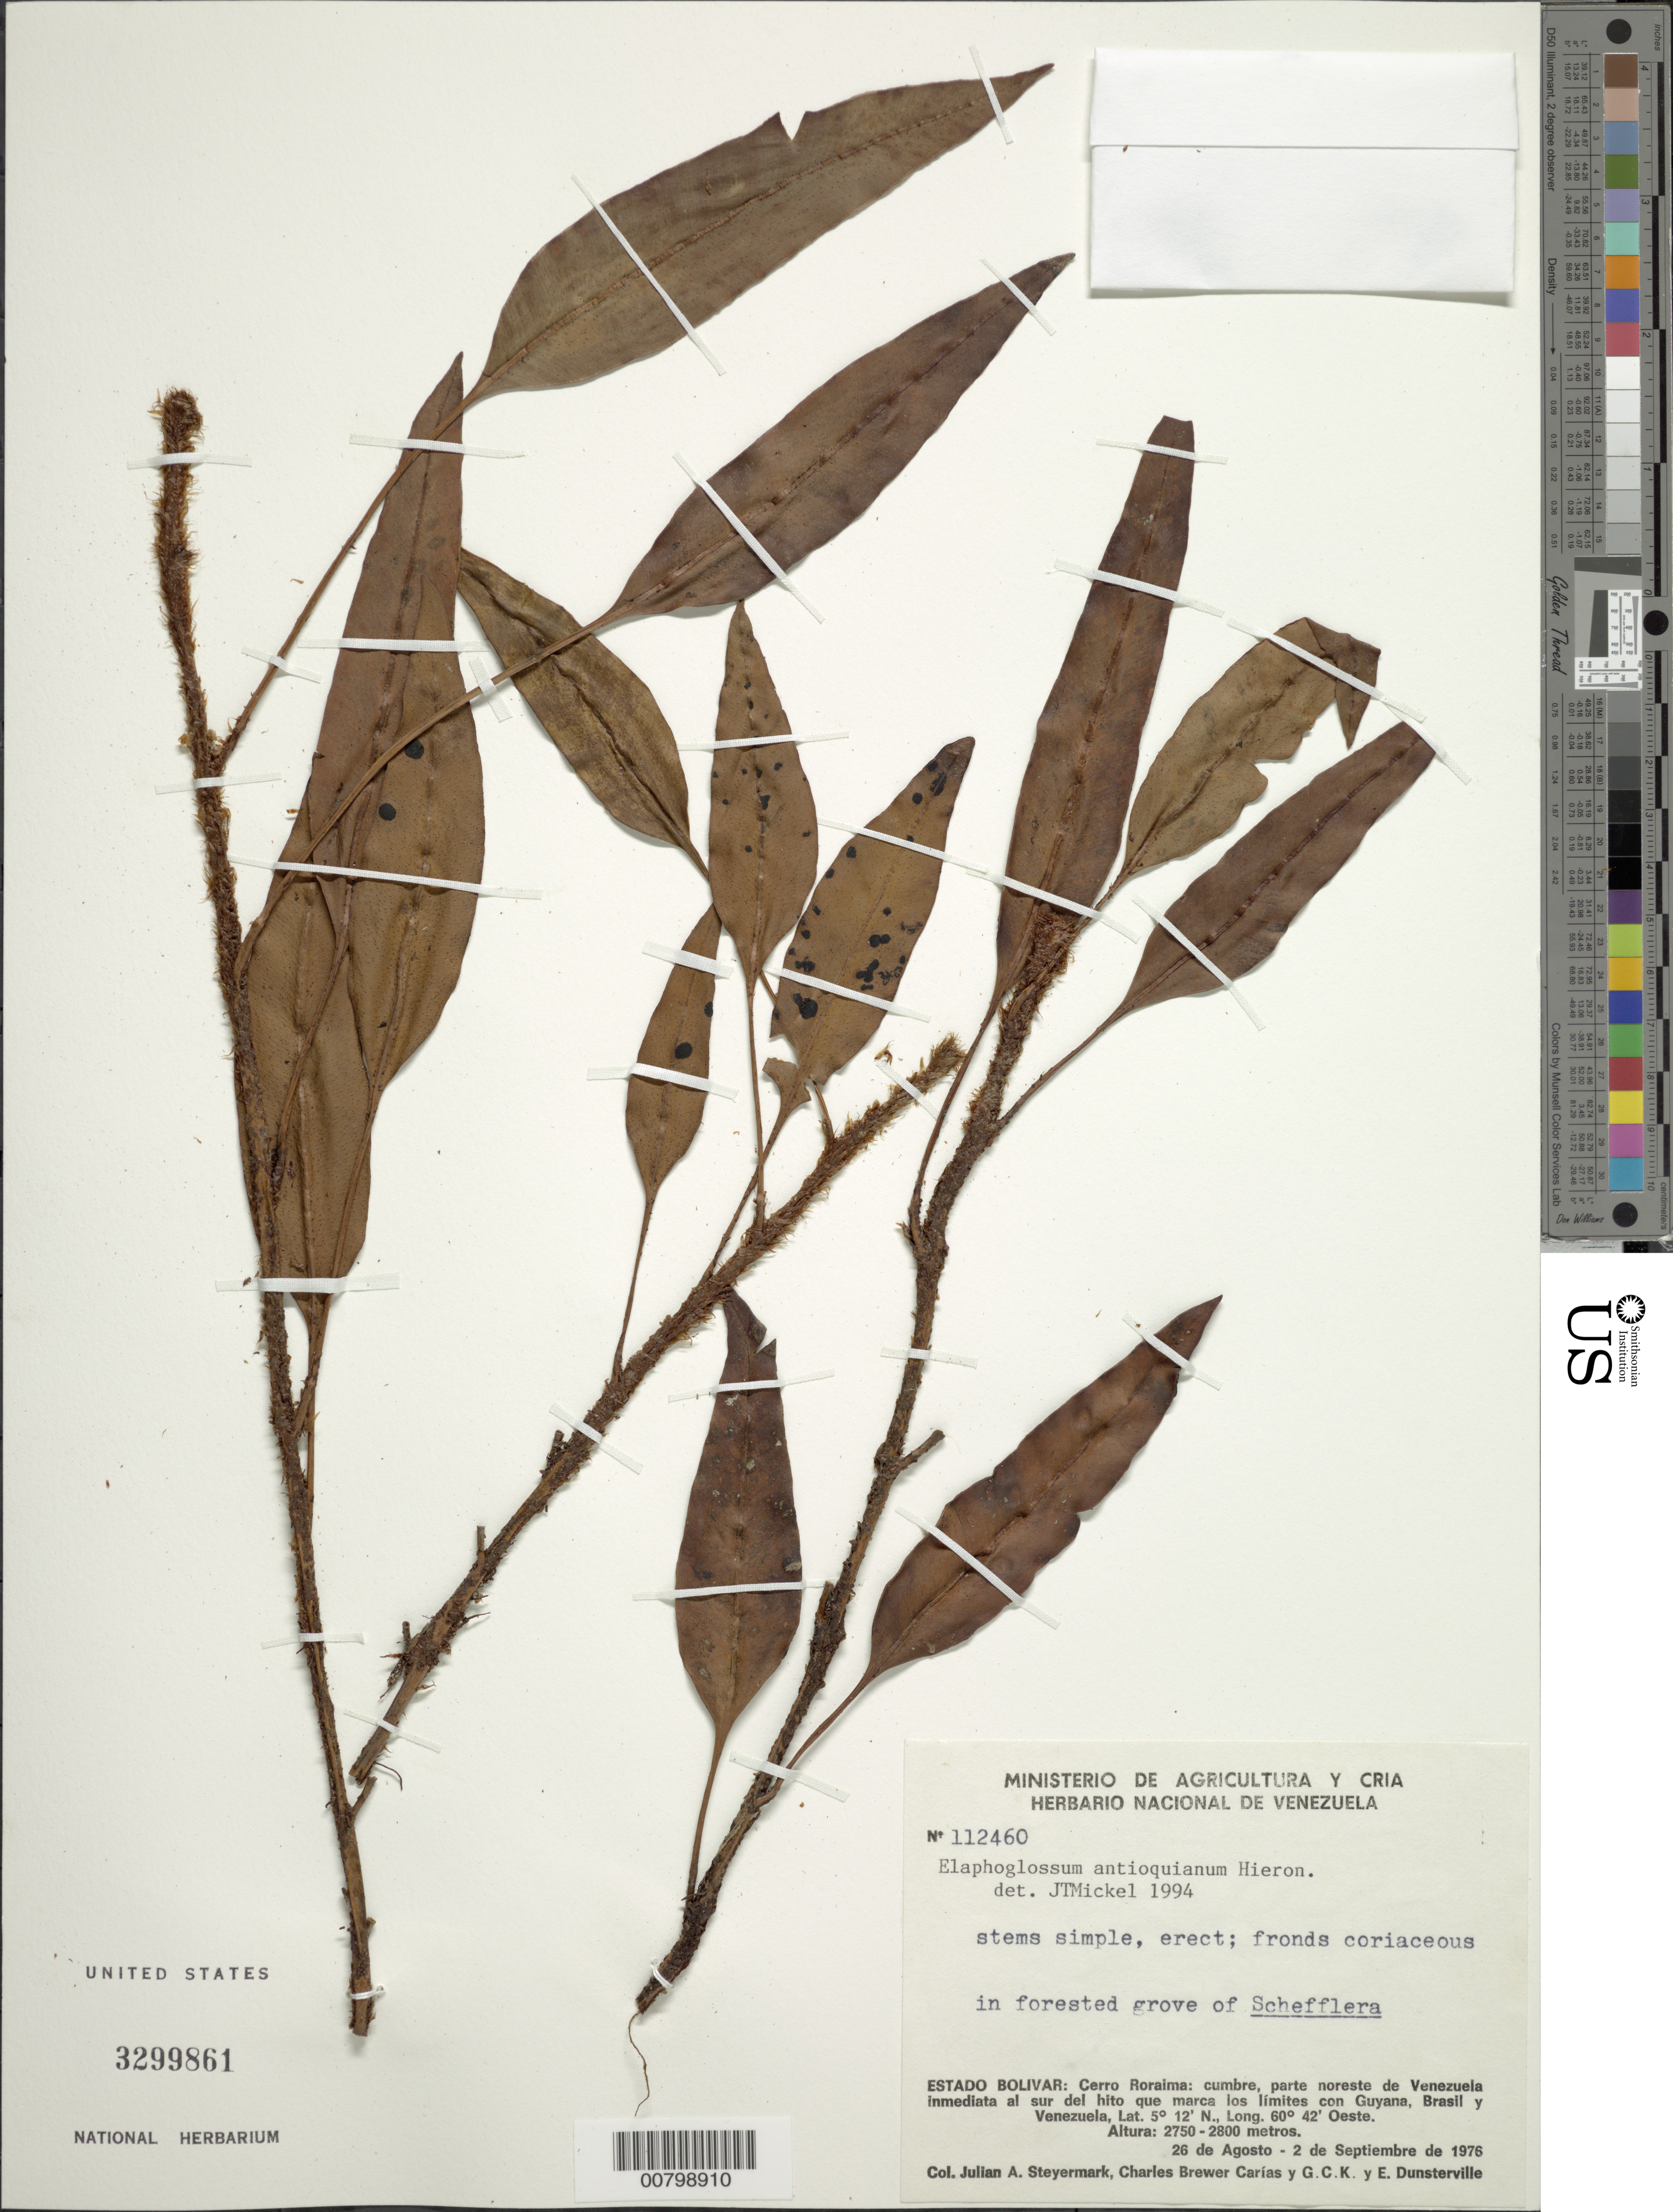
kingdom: Plantae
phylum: Tracheophyta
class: Polypodiopsida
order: Polypodiales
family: Dryopteridaceae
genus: Elaphoglossum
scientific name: Elaphoglossum antioquianum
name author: Hieron.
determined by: Mickel, J. T., (NY), New York Botanical Garden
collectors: J. Steyermark, C. Brewer-Carias, G. C. K. Dunsterville & E. Dunsterville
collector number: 112460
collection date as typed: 26-Aug-76 to 2-Sep-76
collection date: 1976-08-26/1976-09-02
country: Venezuela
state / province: Bolívar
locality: Cerro Roraima: parte NO de Venezuela inmediata al S del hito que marca los limites con Guyana, Brasil, y Venezuela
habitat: Forested grove of Schefflera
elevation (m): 2750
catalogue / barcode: US 3299861